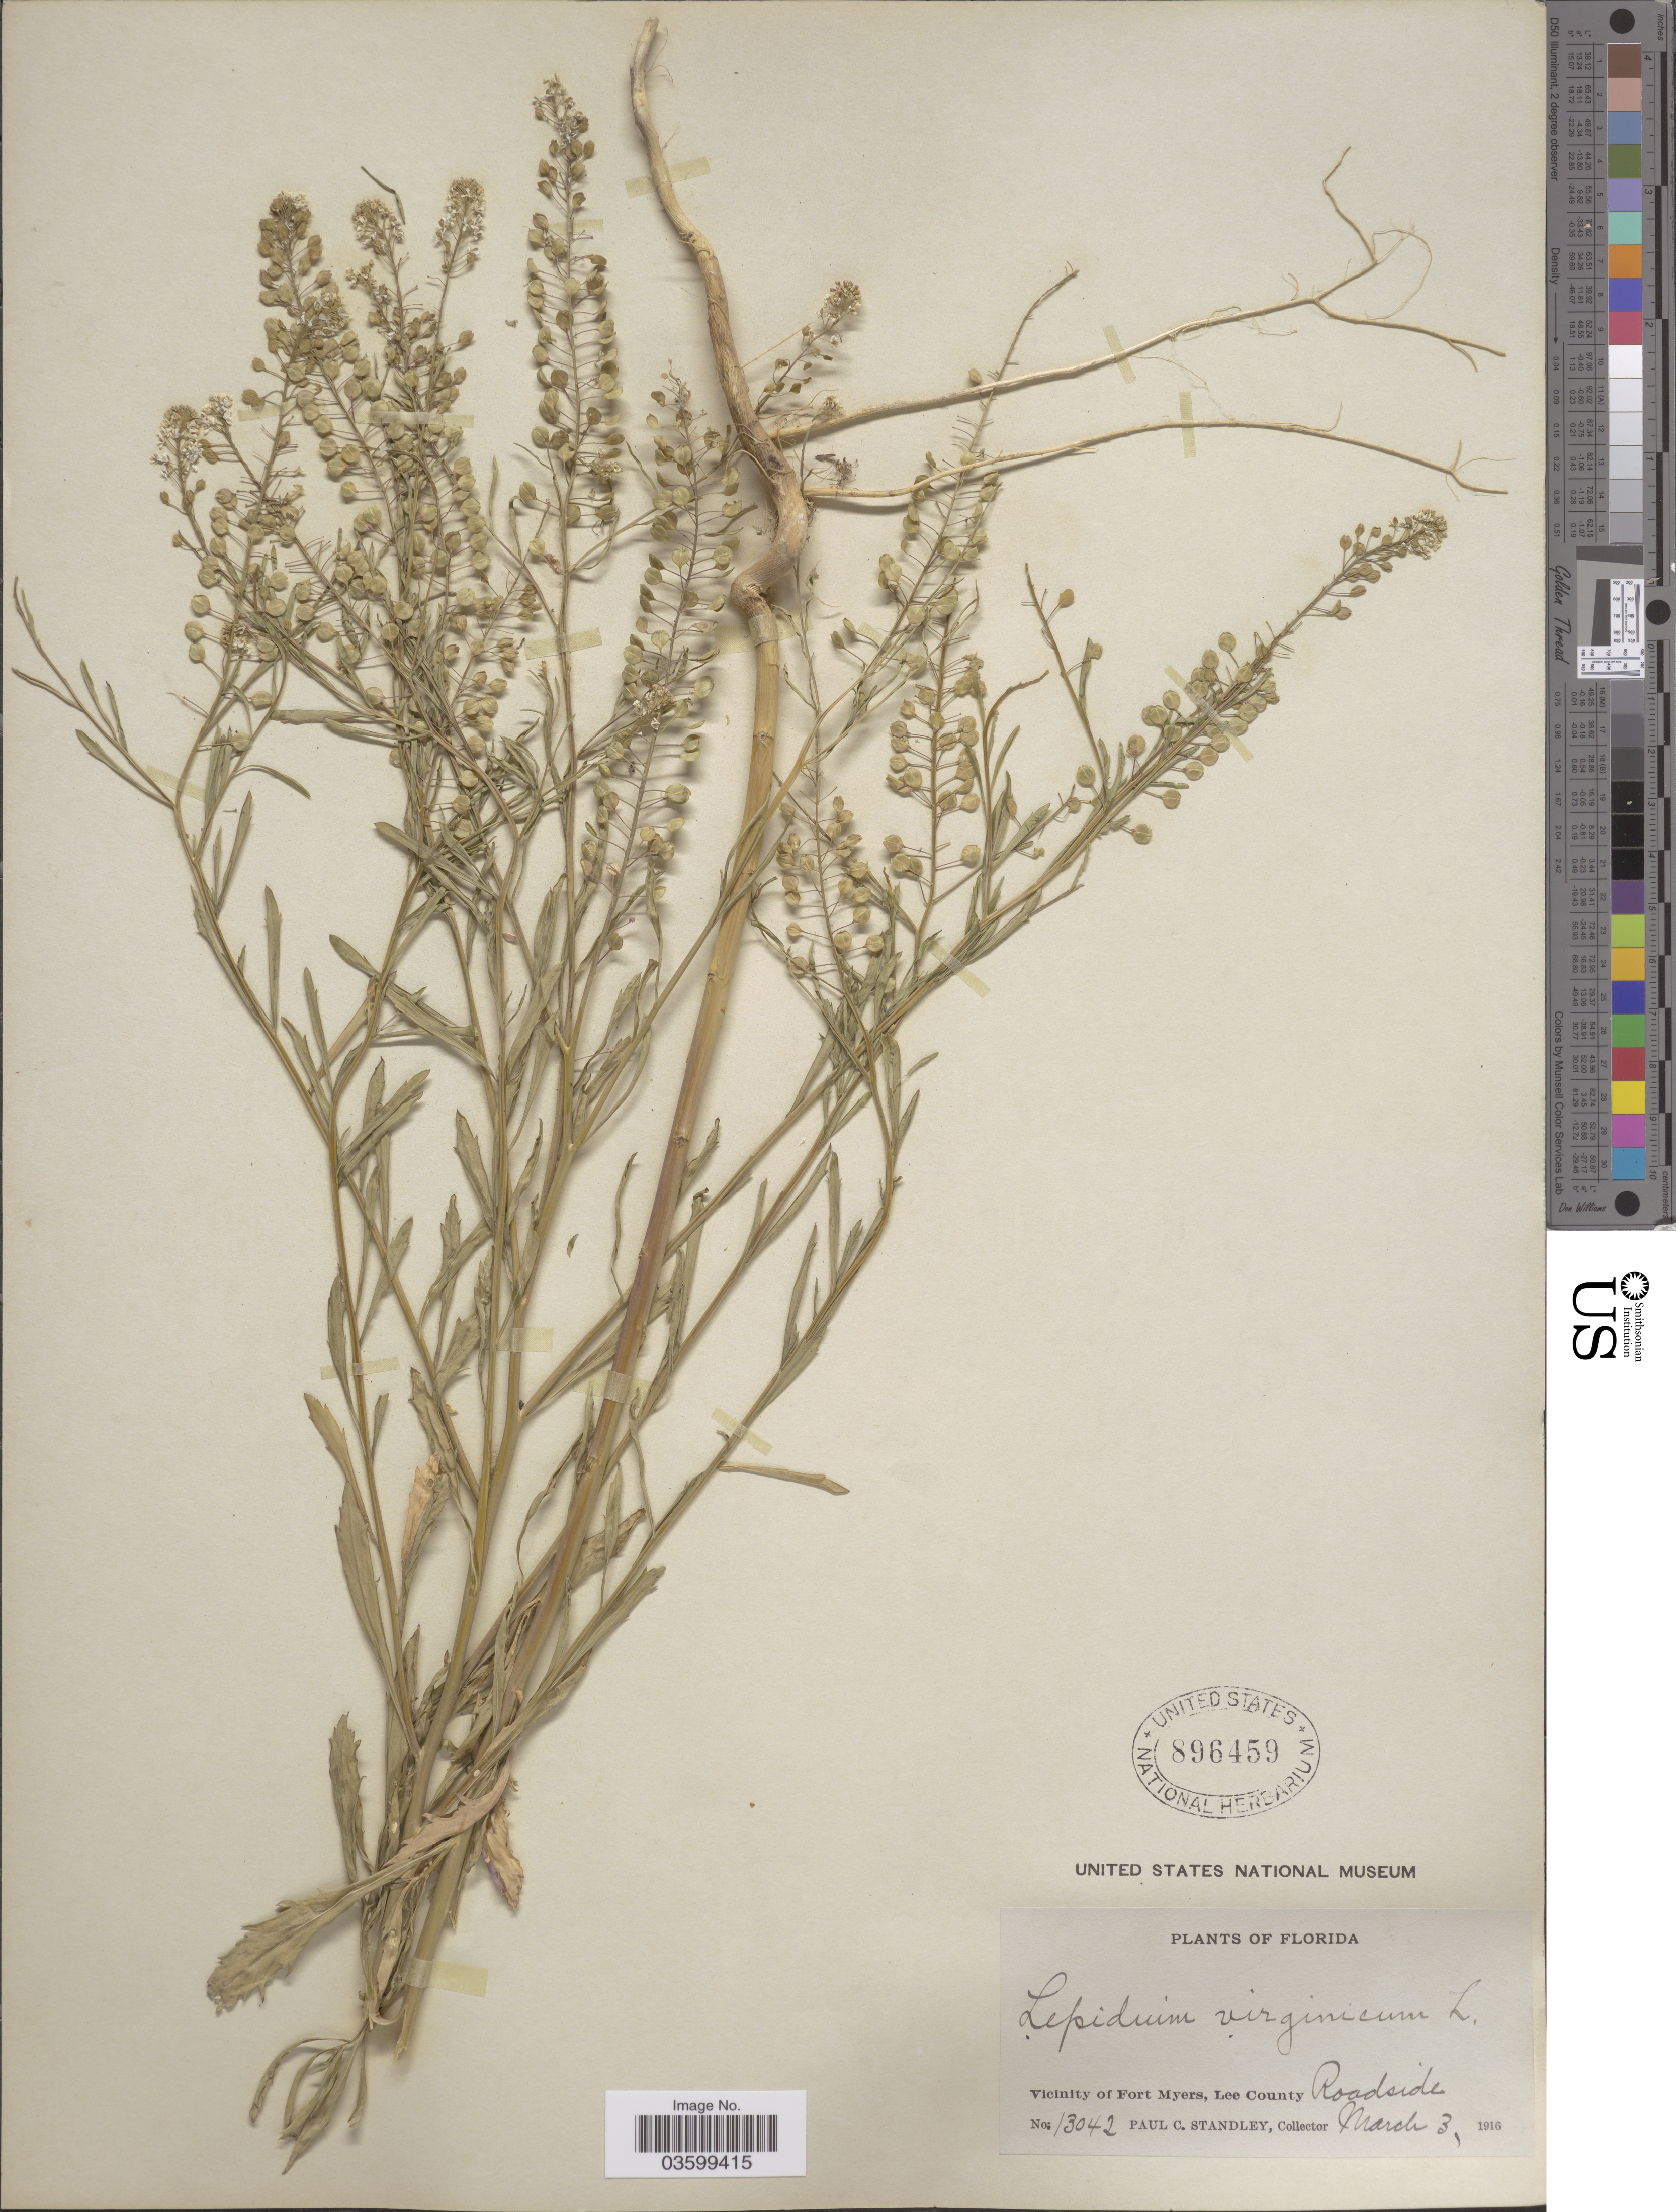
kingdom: Plantae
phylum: Tracheophyta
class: Magnoliopsida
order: Brassicales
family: Brassicaceae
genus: Lepidium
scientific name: Lepidium virginicum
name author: L.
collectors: P. C. Standley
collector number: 13042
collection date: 1916-03-03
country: United States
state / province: Florida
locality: Vicinity of Fort Myers, Lee County. Roadside.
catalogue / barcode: US 896459